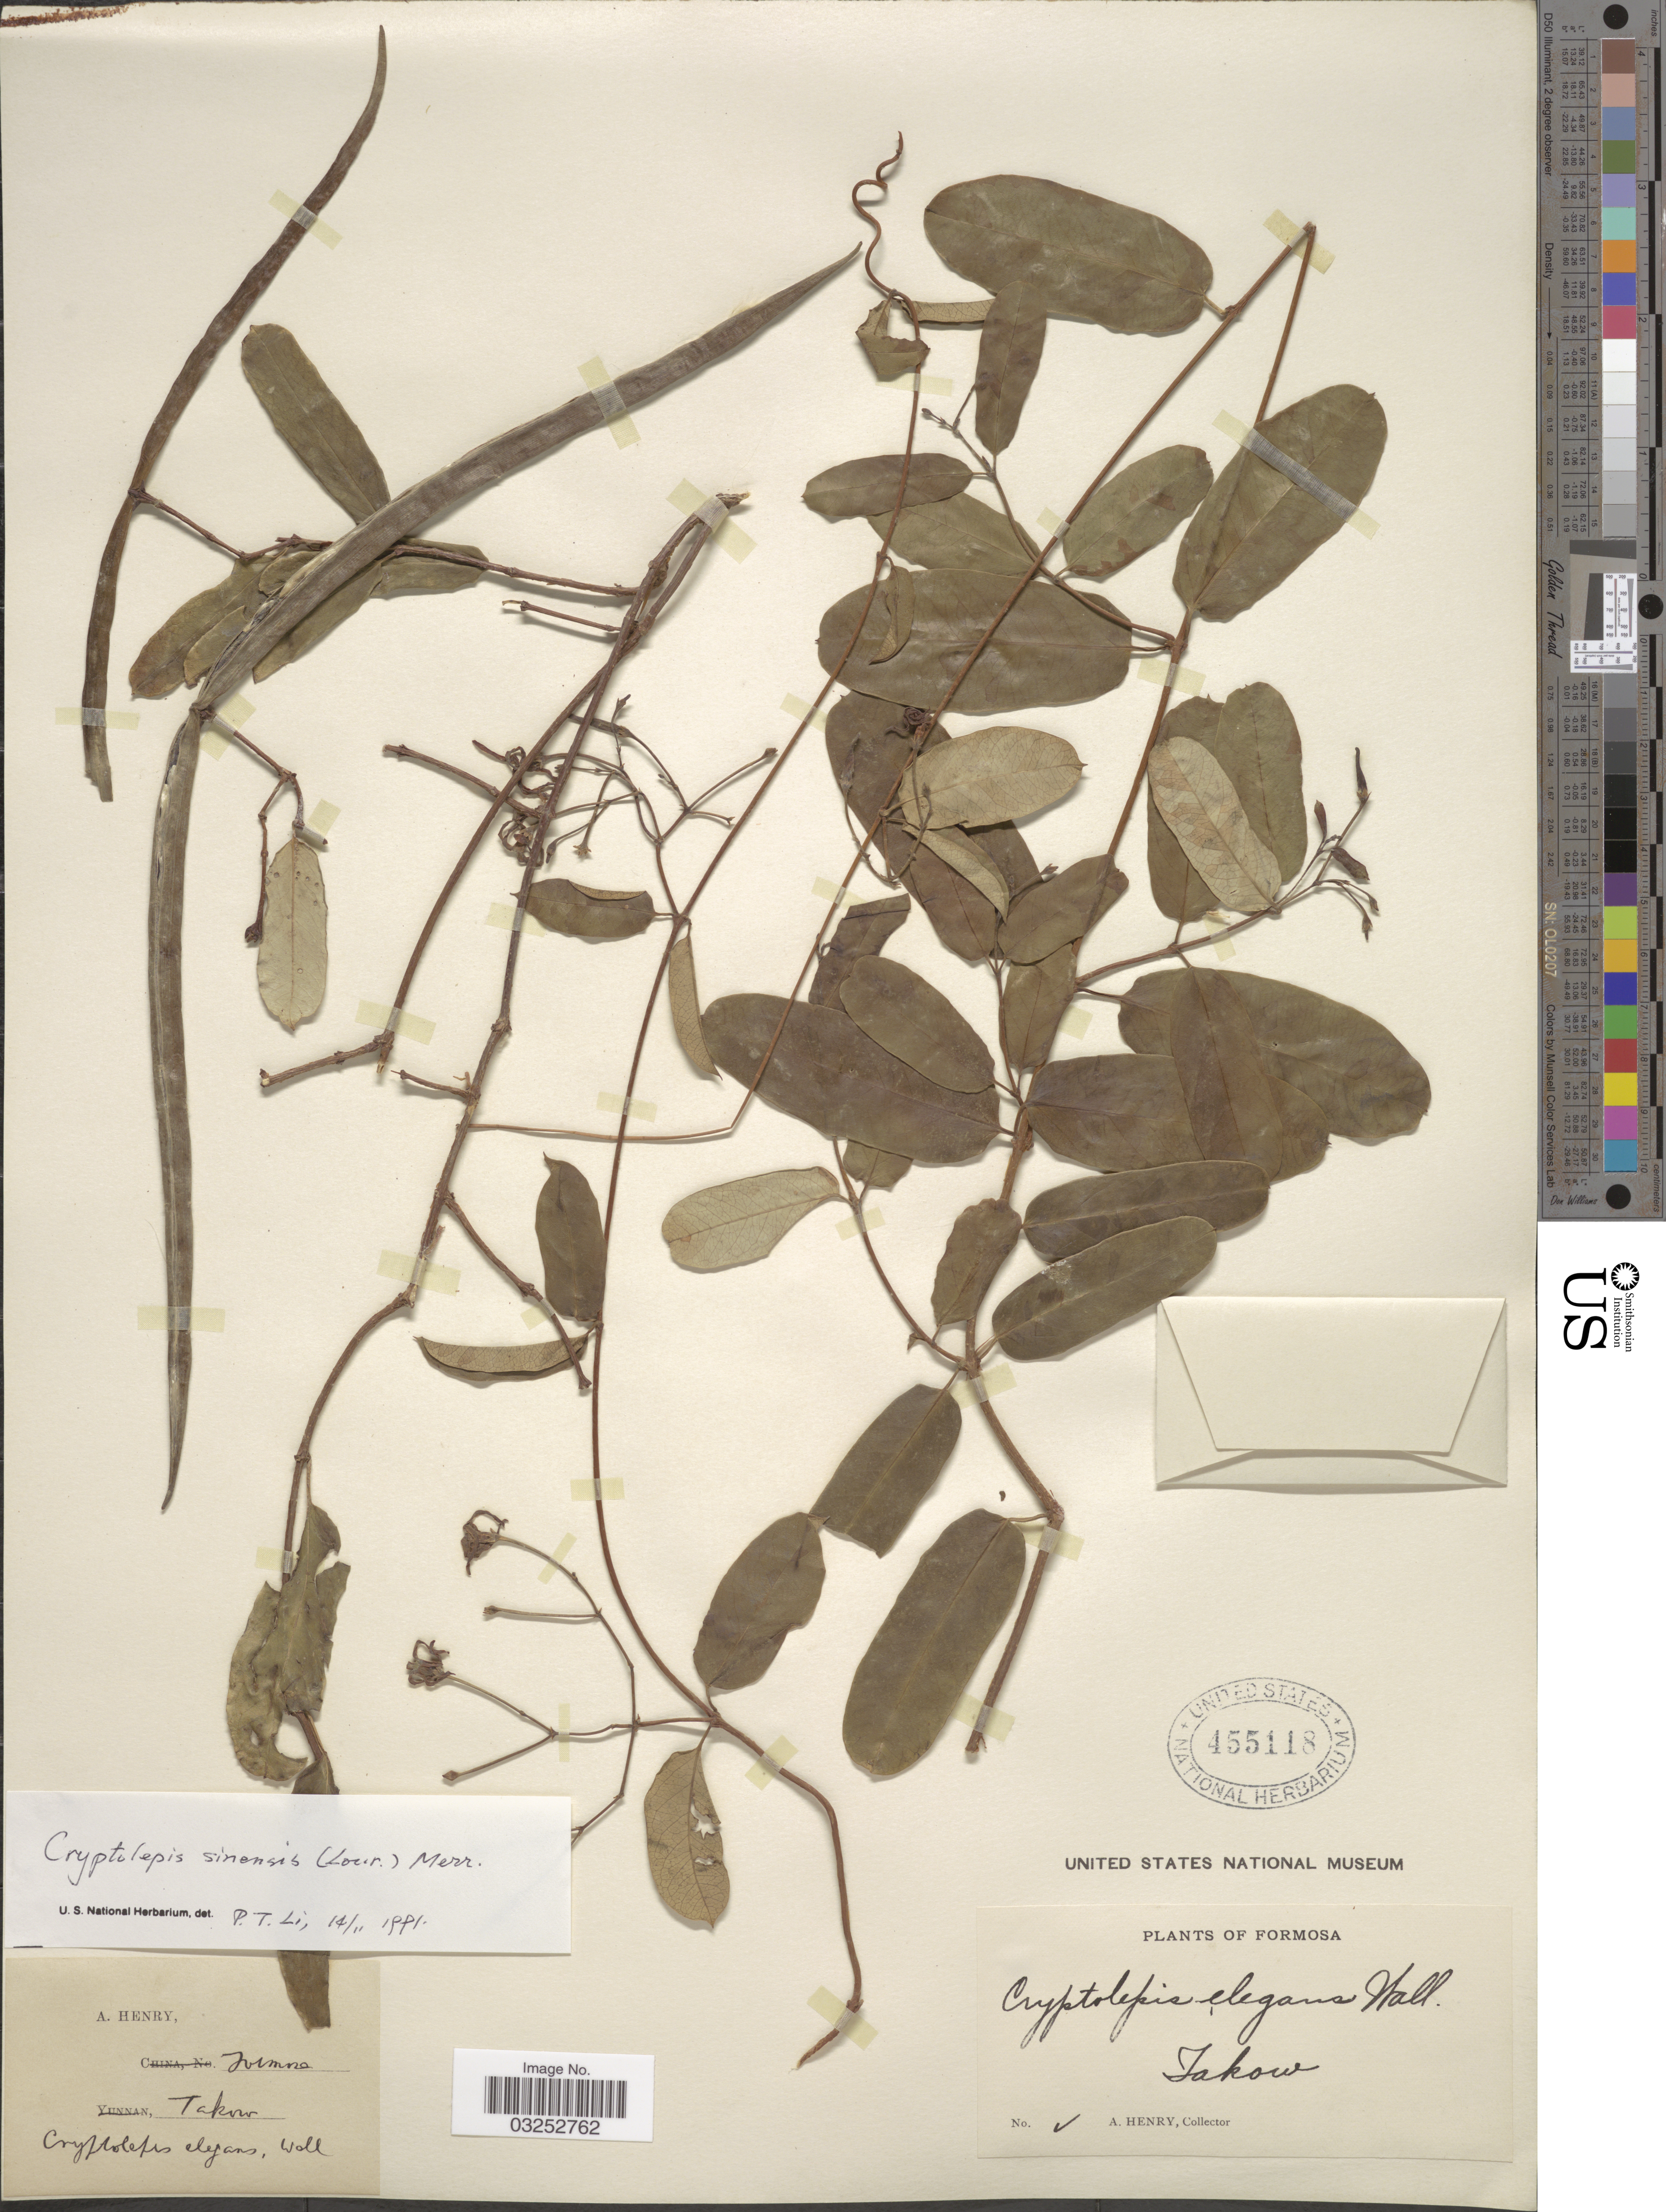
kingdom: Plantae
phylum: Tracheophyta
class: Magnoliopsida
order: Gentianales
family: Apocynaceae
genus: Cryptolepis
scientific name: Cryptolepis sinensis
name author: Merr.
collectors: A. Henry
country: Taiwan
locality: Formosa, Takow.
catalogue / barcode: US 455118